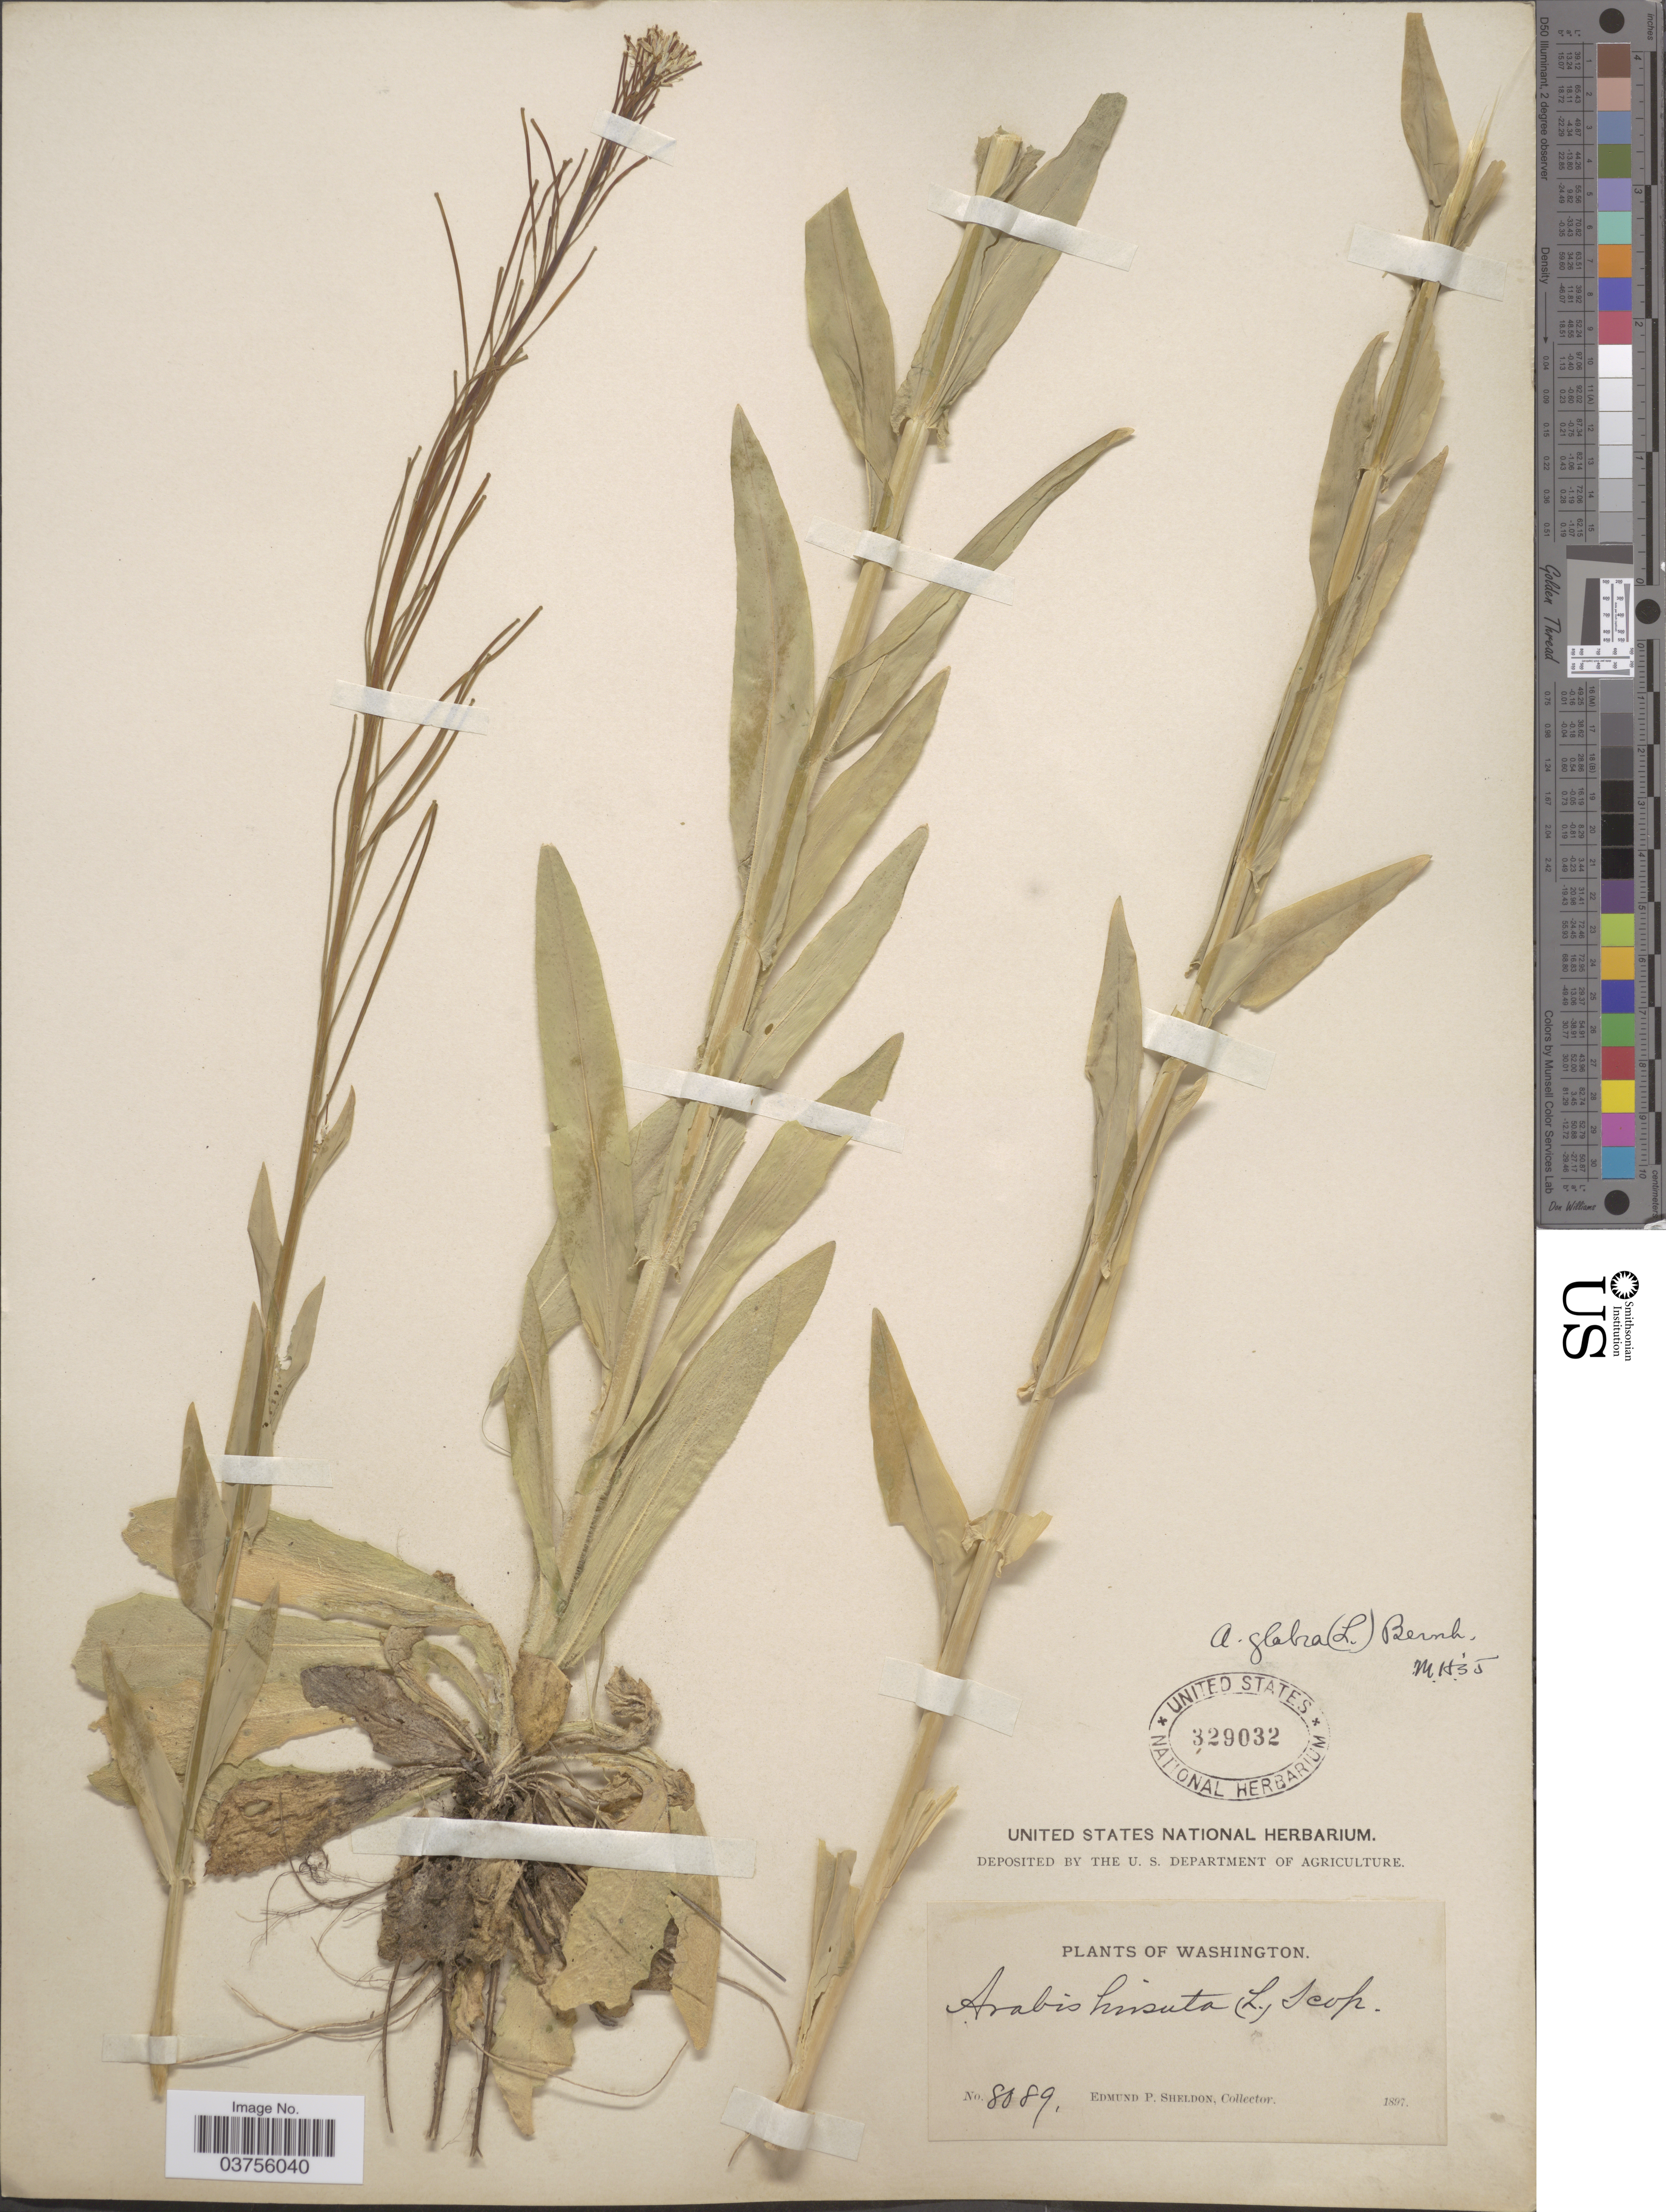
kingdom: Plantae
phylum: Tracheophyta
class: Magnoliopsida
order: Brassicales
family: Brassicaceae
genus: Turritis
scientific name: Turritis glabra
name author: L.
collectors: E. P. Sheldon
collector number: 8089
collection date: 1897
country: United States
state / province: Washington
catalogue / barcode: US 329032